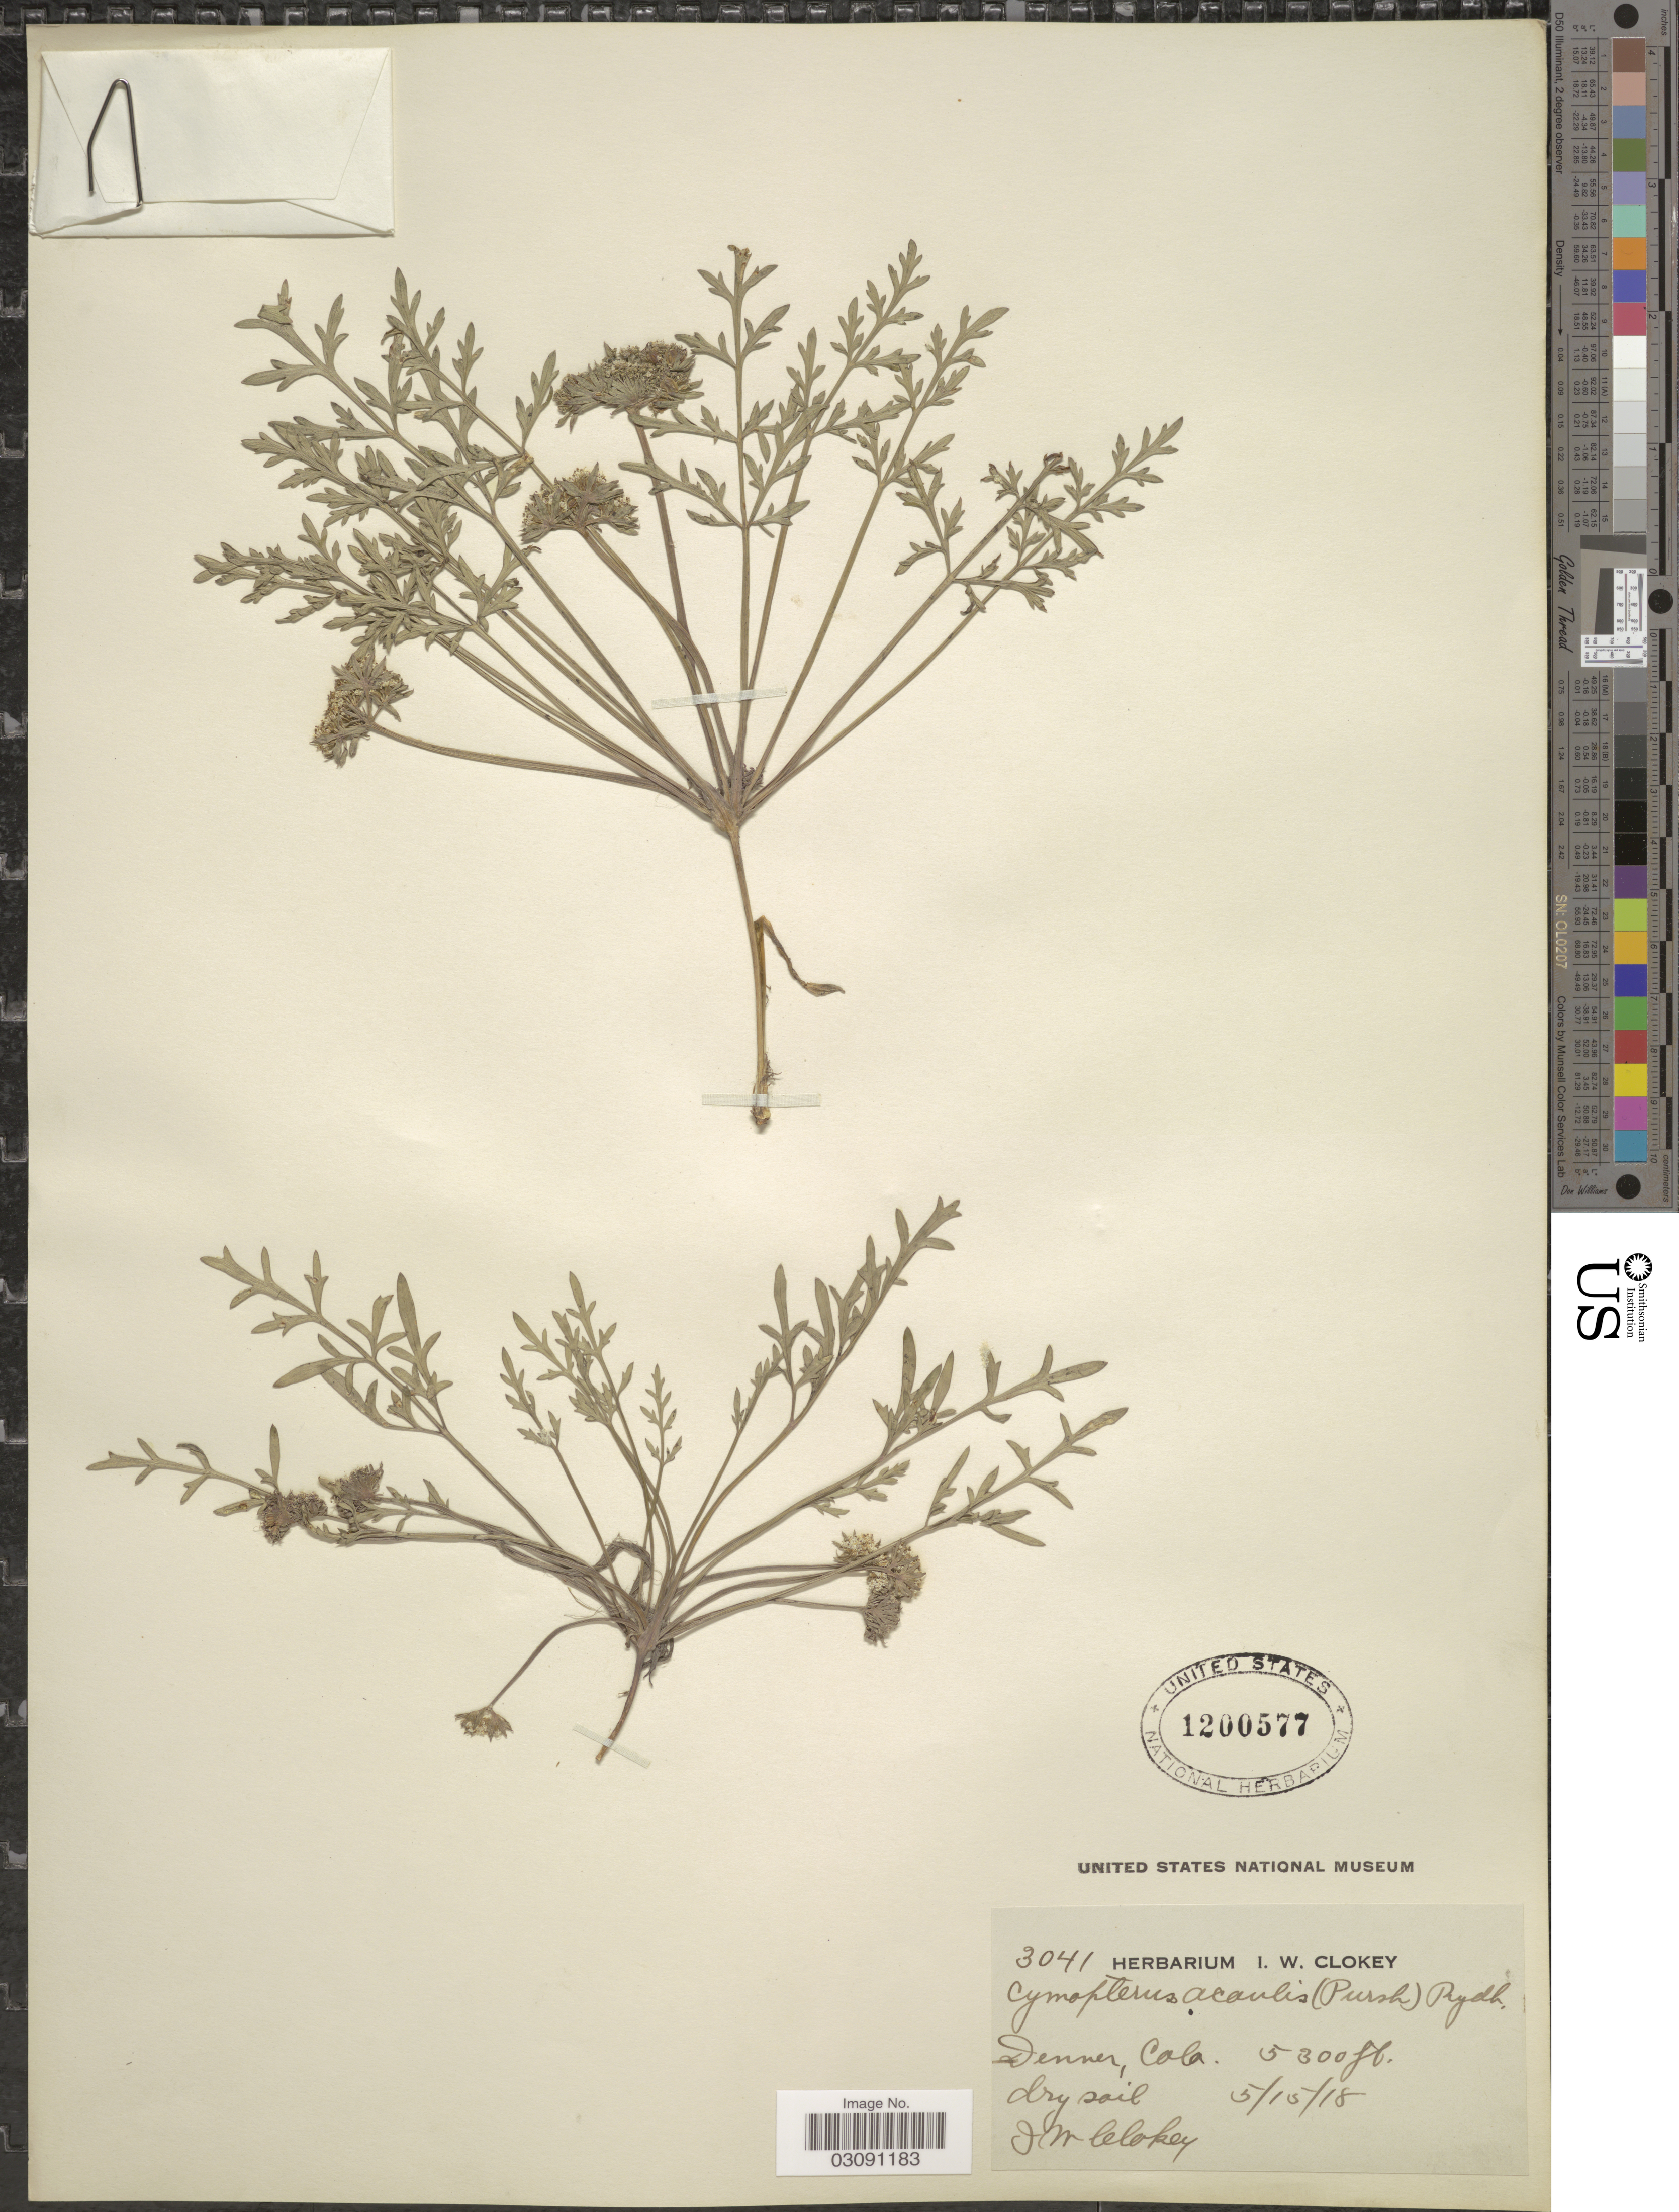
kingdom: Plantae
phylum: Tracheophyta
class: Magnoliopsida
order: Apiales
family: Apiaceae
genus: Cymopterus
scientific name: Cymopterus acaulis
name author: (Pursh) Raf.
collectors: I. W. Clokey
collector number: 3041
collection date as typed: Transcribed d/m/y: 15/5/18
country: United States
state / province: Colorado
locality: Denver.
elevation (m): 1615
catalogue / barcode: US 1200577